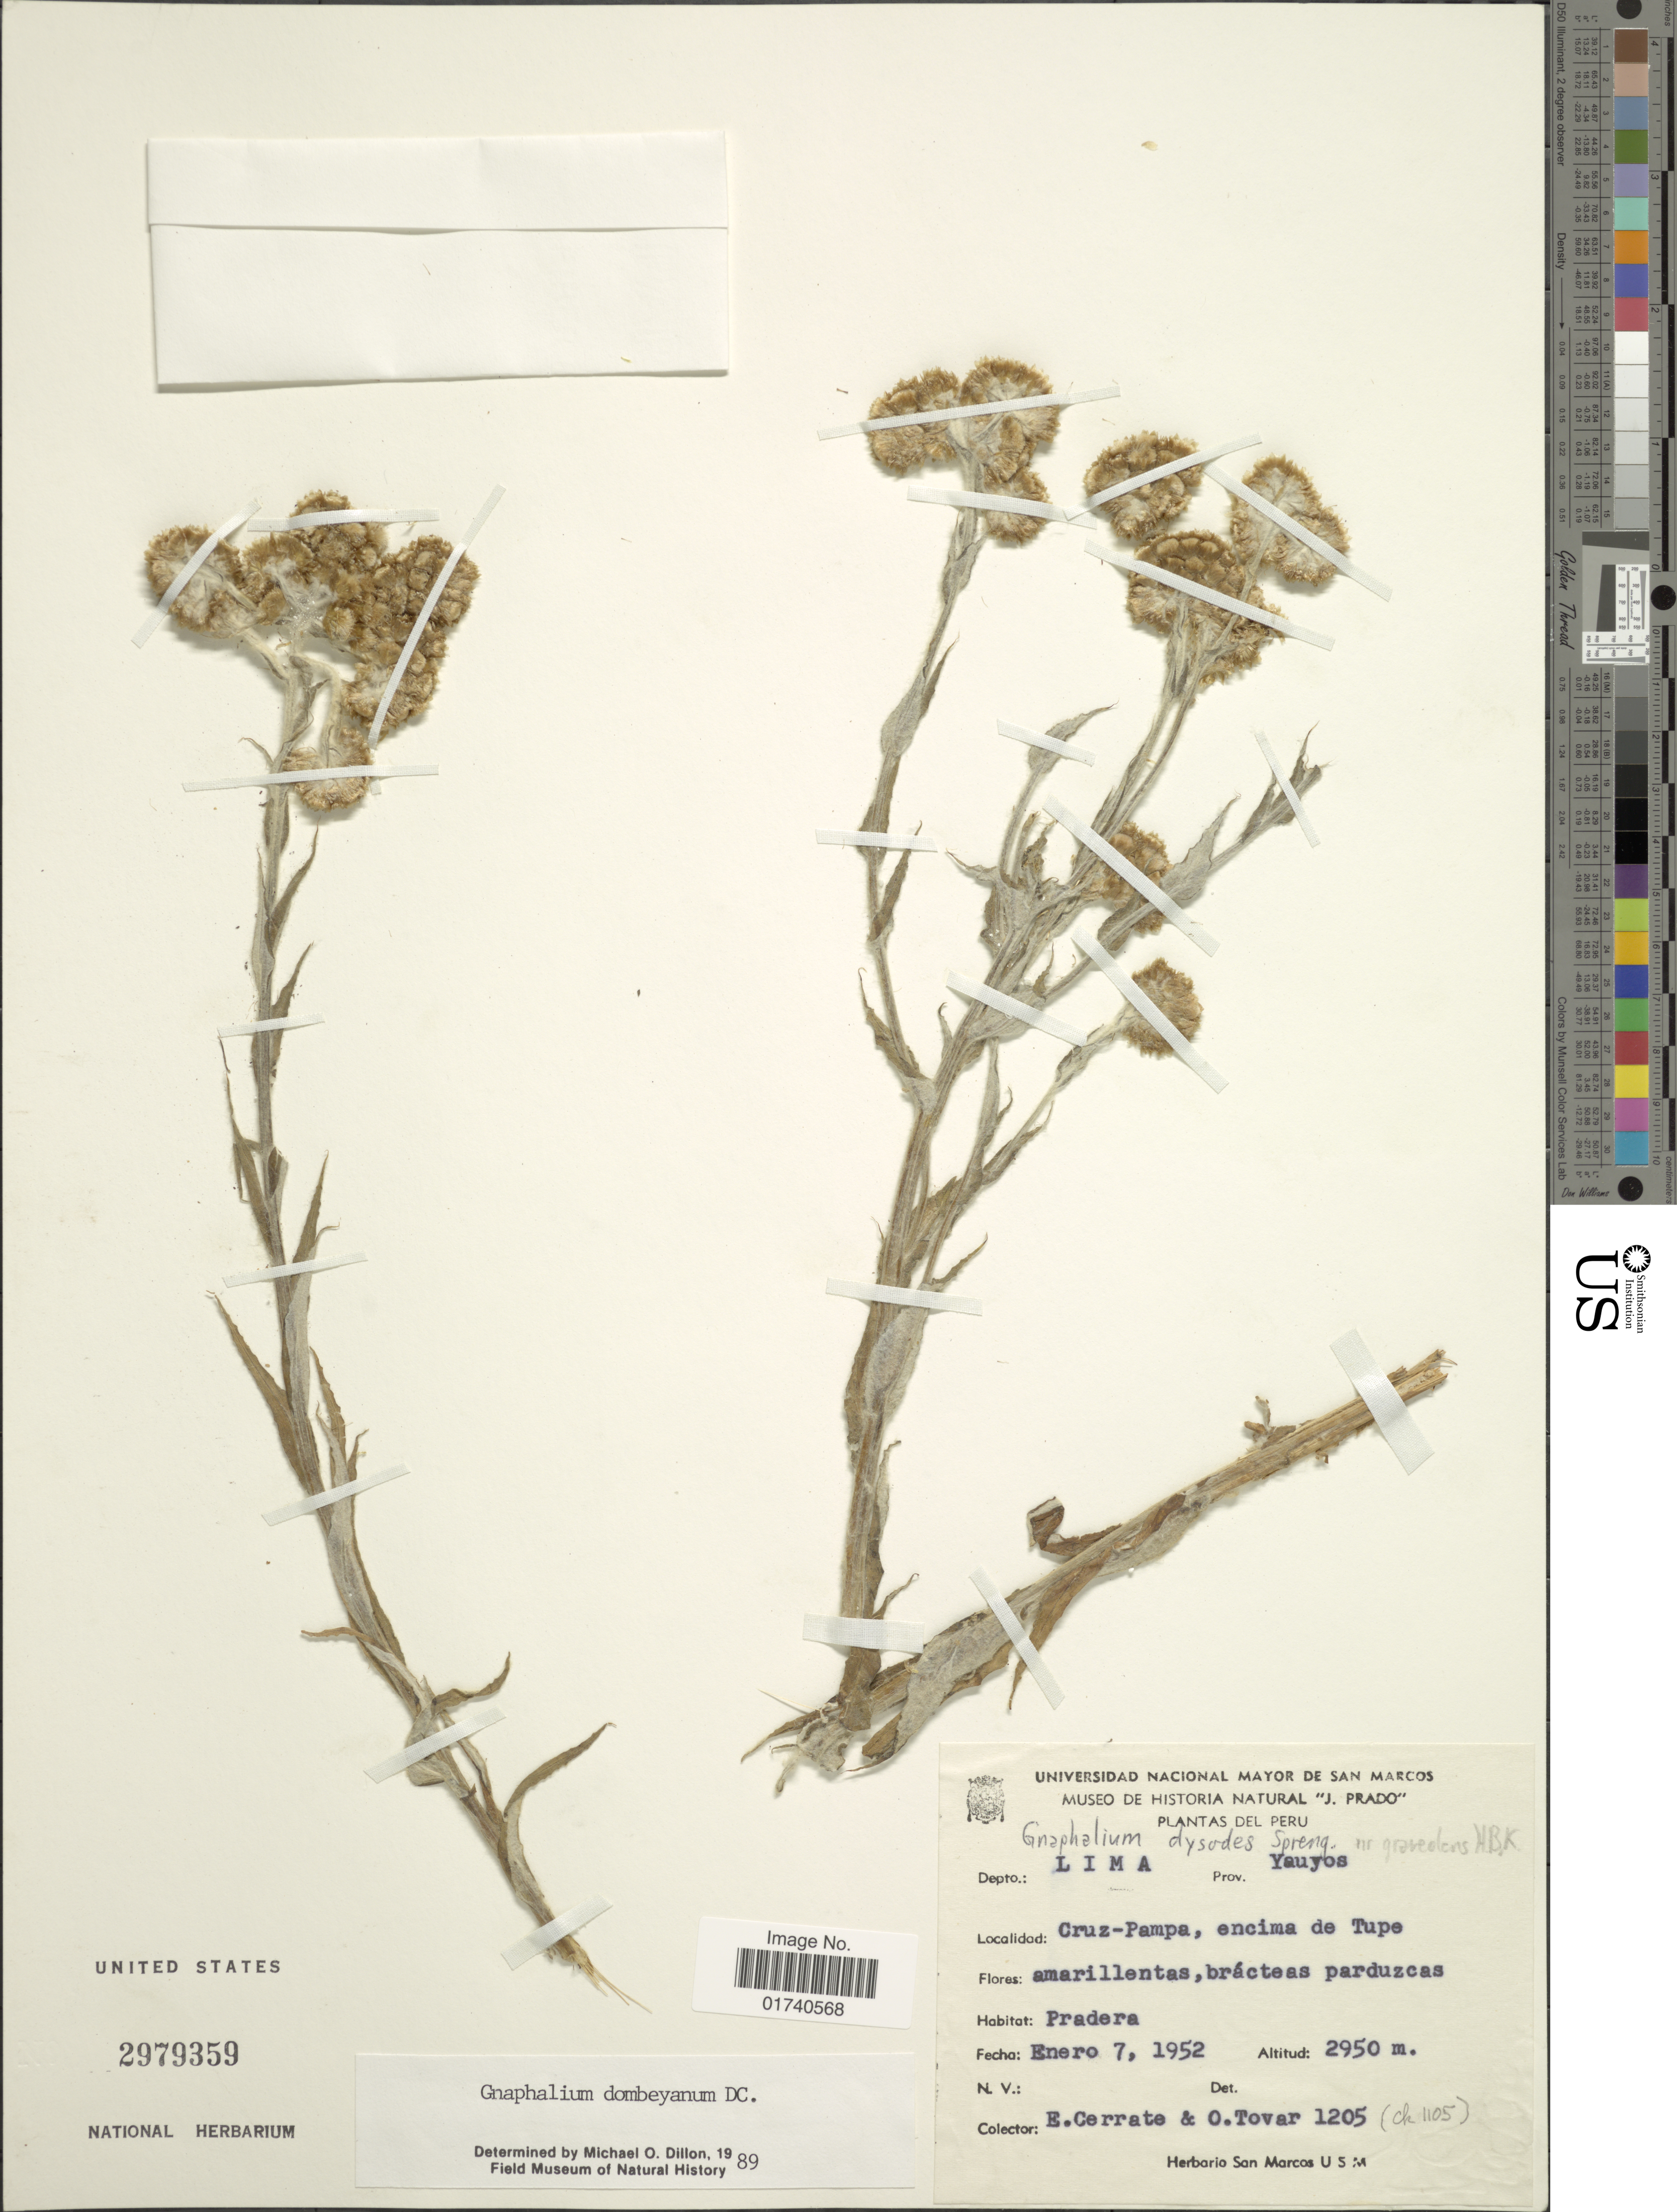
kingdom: Plantae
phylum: Tracheophyta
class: Magnoliopsida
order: Asterales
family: Asteraceae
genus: Pseudognaphalium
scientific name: Pseudognaphalium dombeyanum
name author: (DC.) Anderb.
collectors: E. Cerrate & Ó. Tovar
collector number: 1205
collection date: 1952-01-07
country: Peru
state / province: Lima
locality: Depto.: Lima. Prov. Yauyos. Cruz-Pampa, encima de Tupe.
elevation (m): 2950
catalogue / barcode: US 2979359